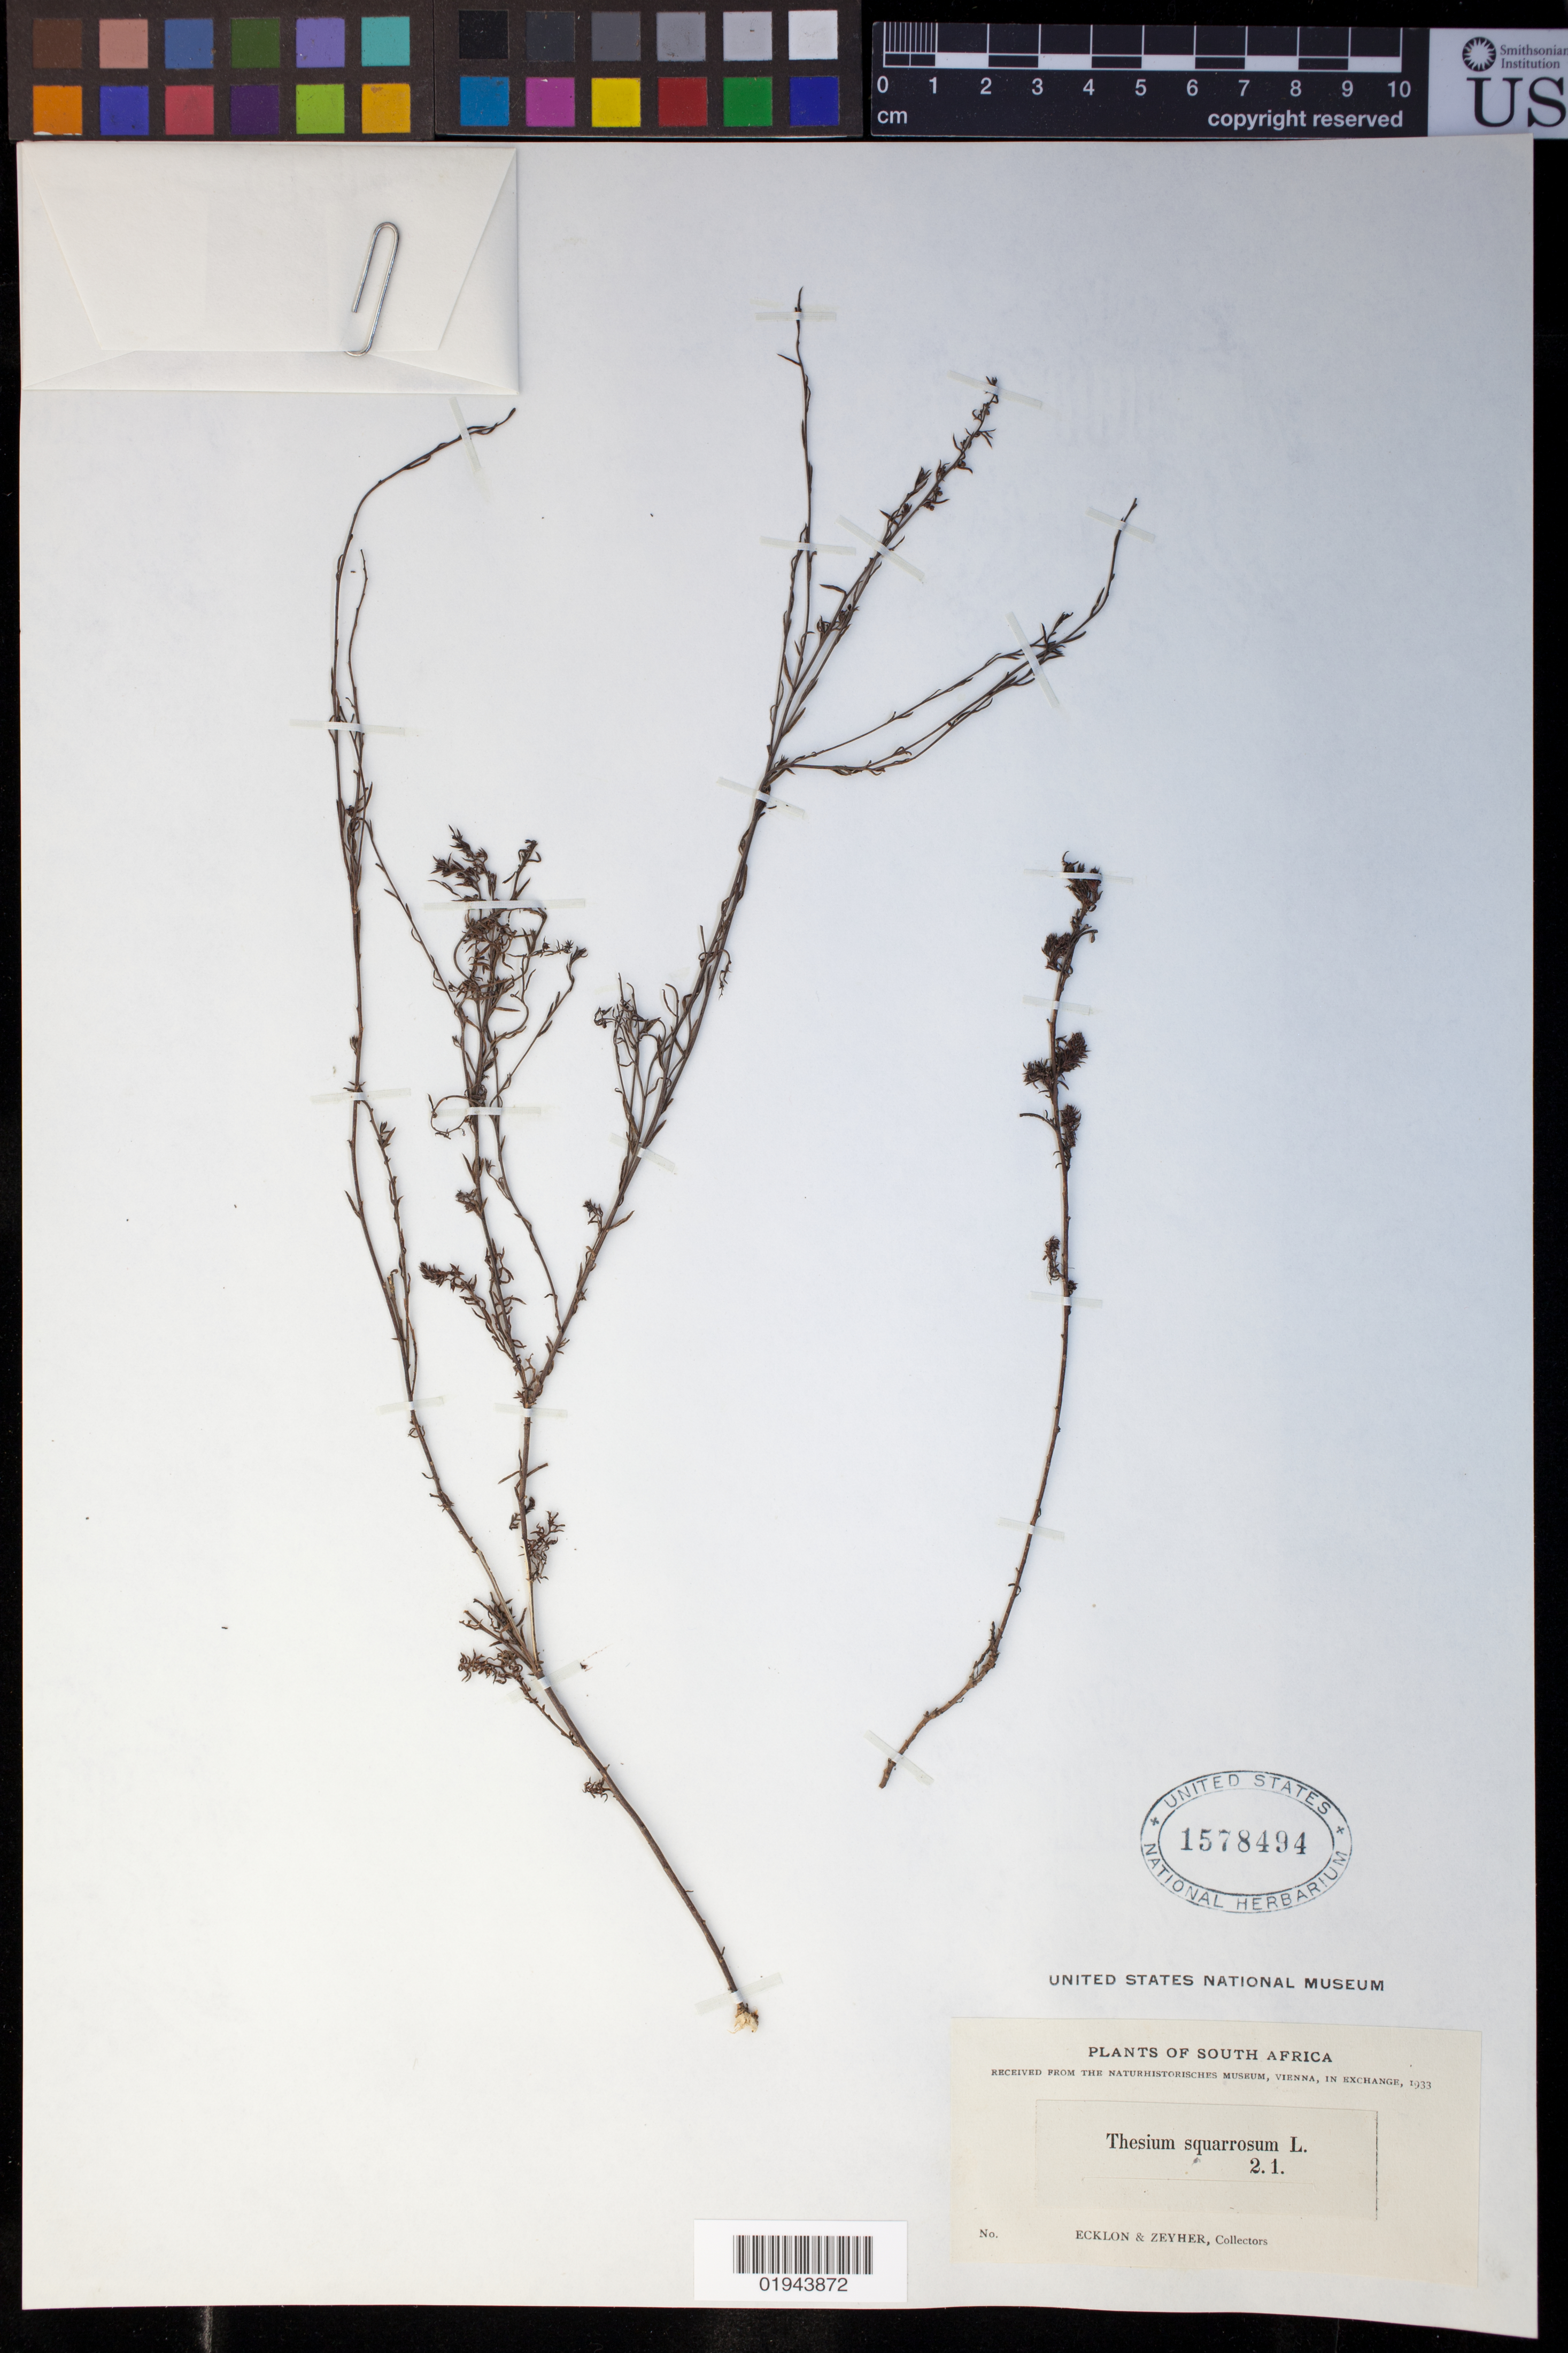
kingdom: Plantae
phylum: Tracheophyta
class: Magnoliopsida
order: Santalales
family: Thesiaceae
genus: Thesium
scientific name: Thesium squarrosum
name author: L. f.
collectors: C. F. Ecklon & C. Zeyher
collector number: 2.1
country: South Africa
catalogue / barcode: US 1578494